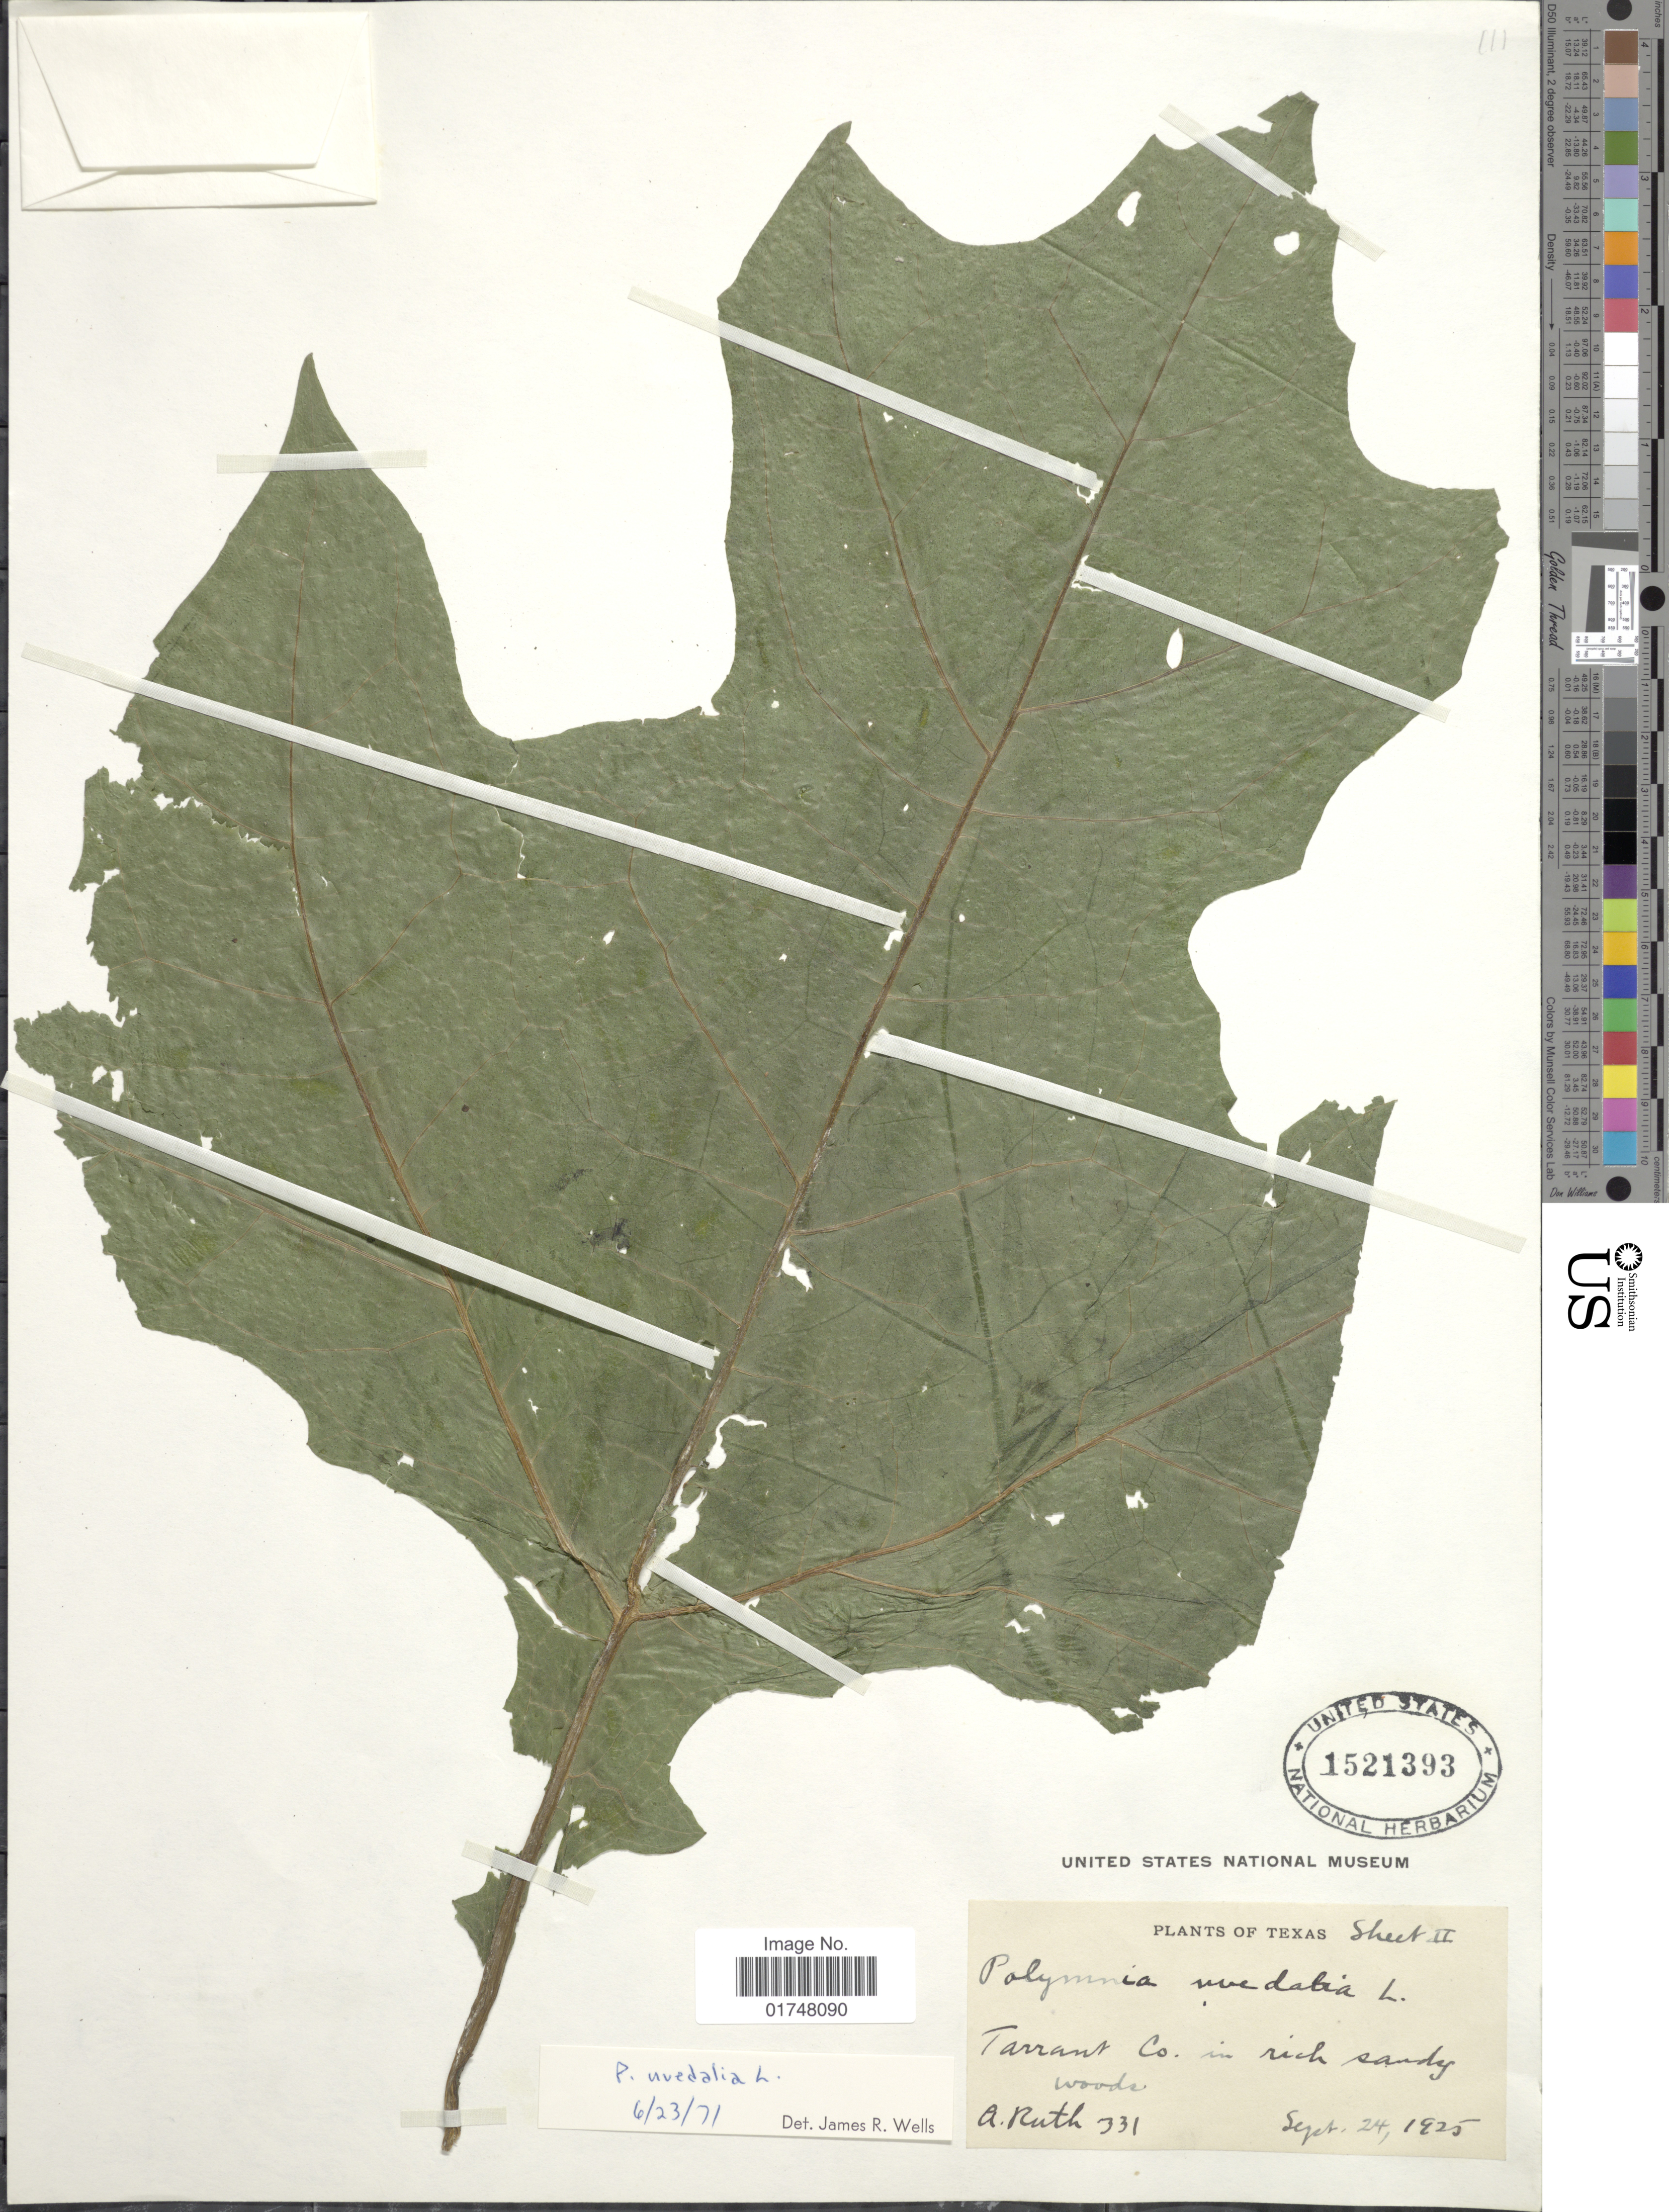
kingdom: Plantae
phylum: Tracheophyta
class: Magnoliopsida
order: Asterales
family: Asteraceae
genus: Smallanthus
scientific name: Smallanthus uvedalia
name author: (L.) Mack. ex Mack.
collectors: A. Ruth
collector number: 331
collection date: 1925-09-24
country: United States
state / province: Texas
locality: Tarrant Co.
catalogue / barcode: US 1521393